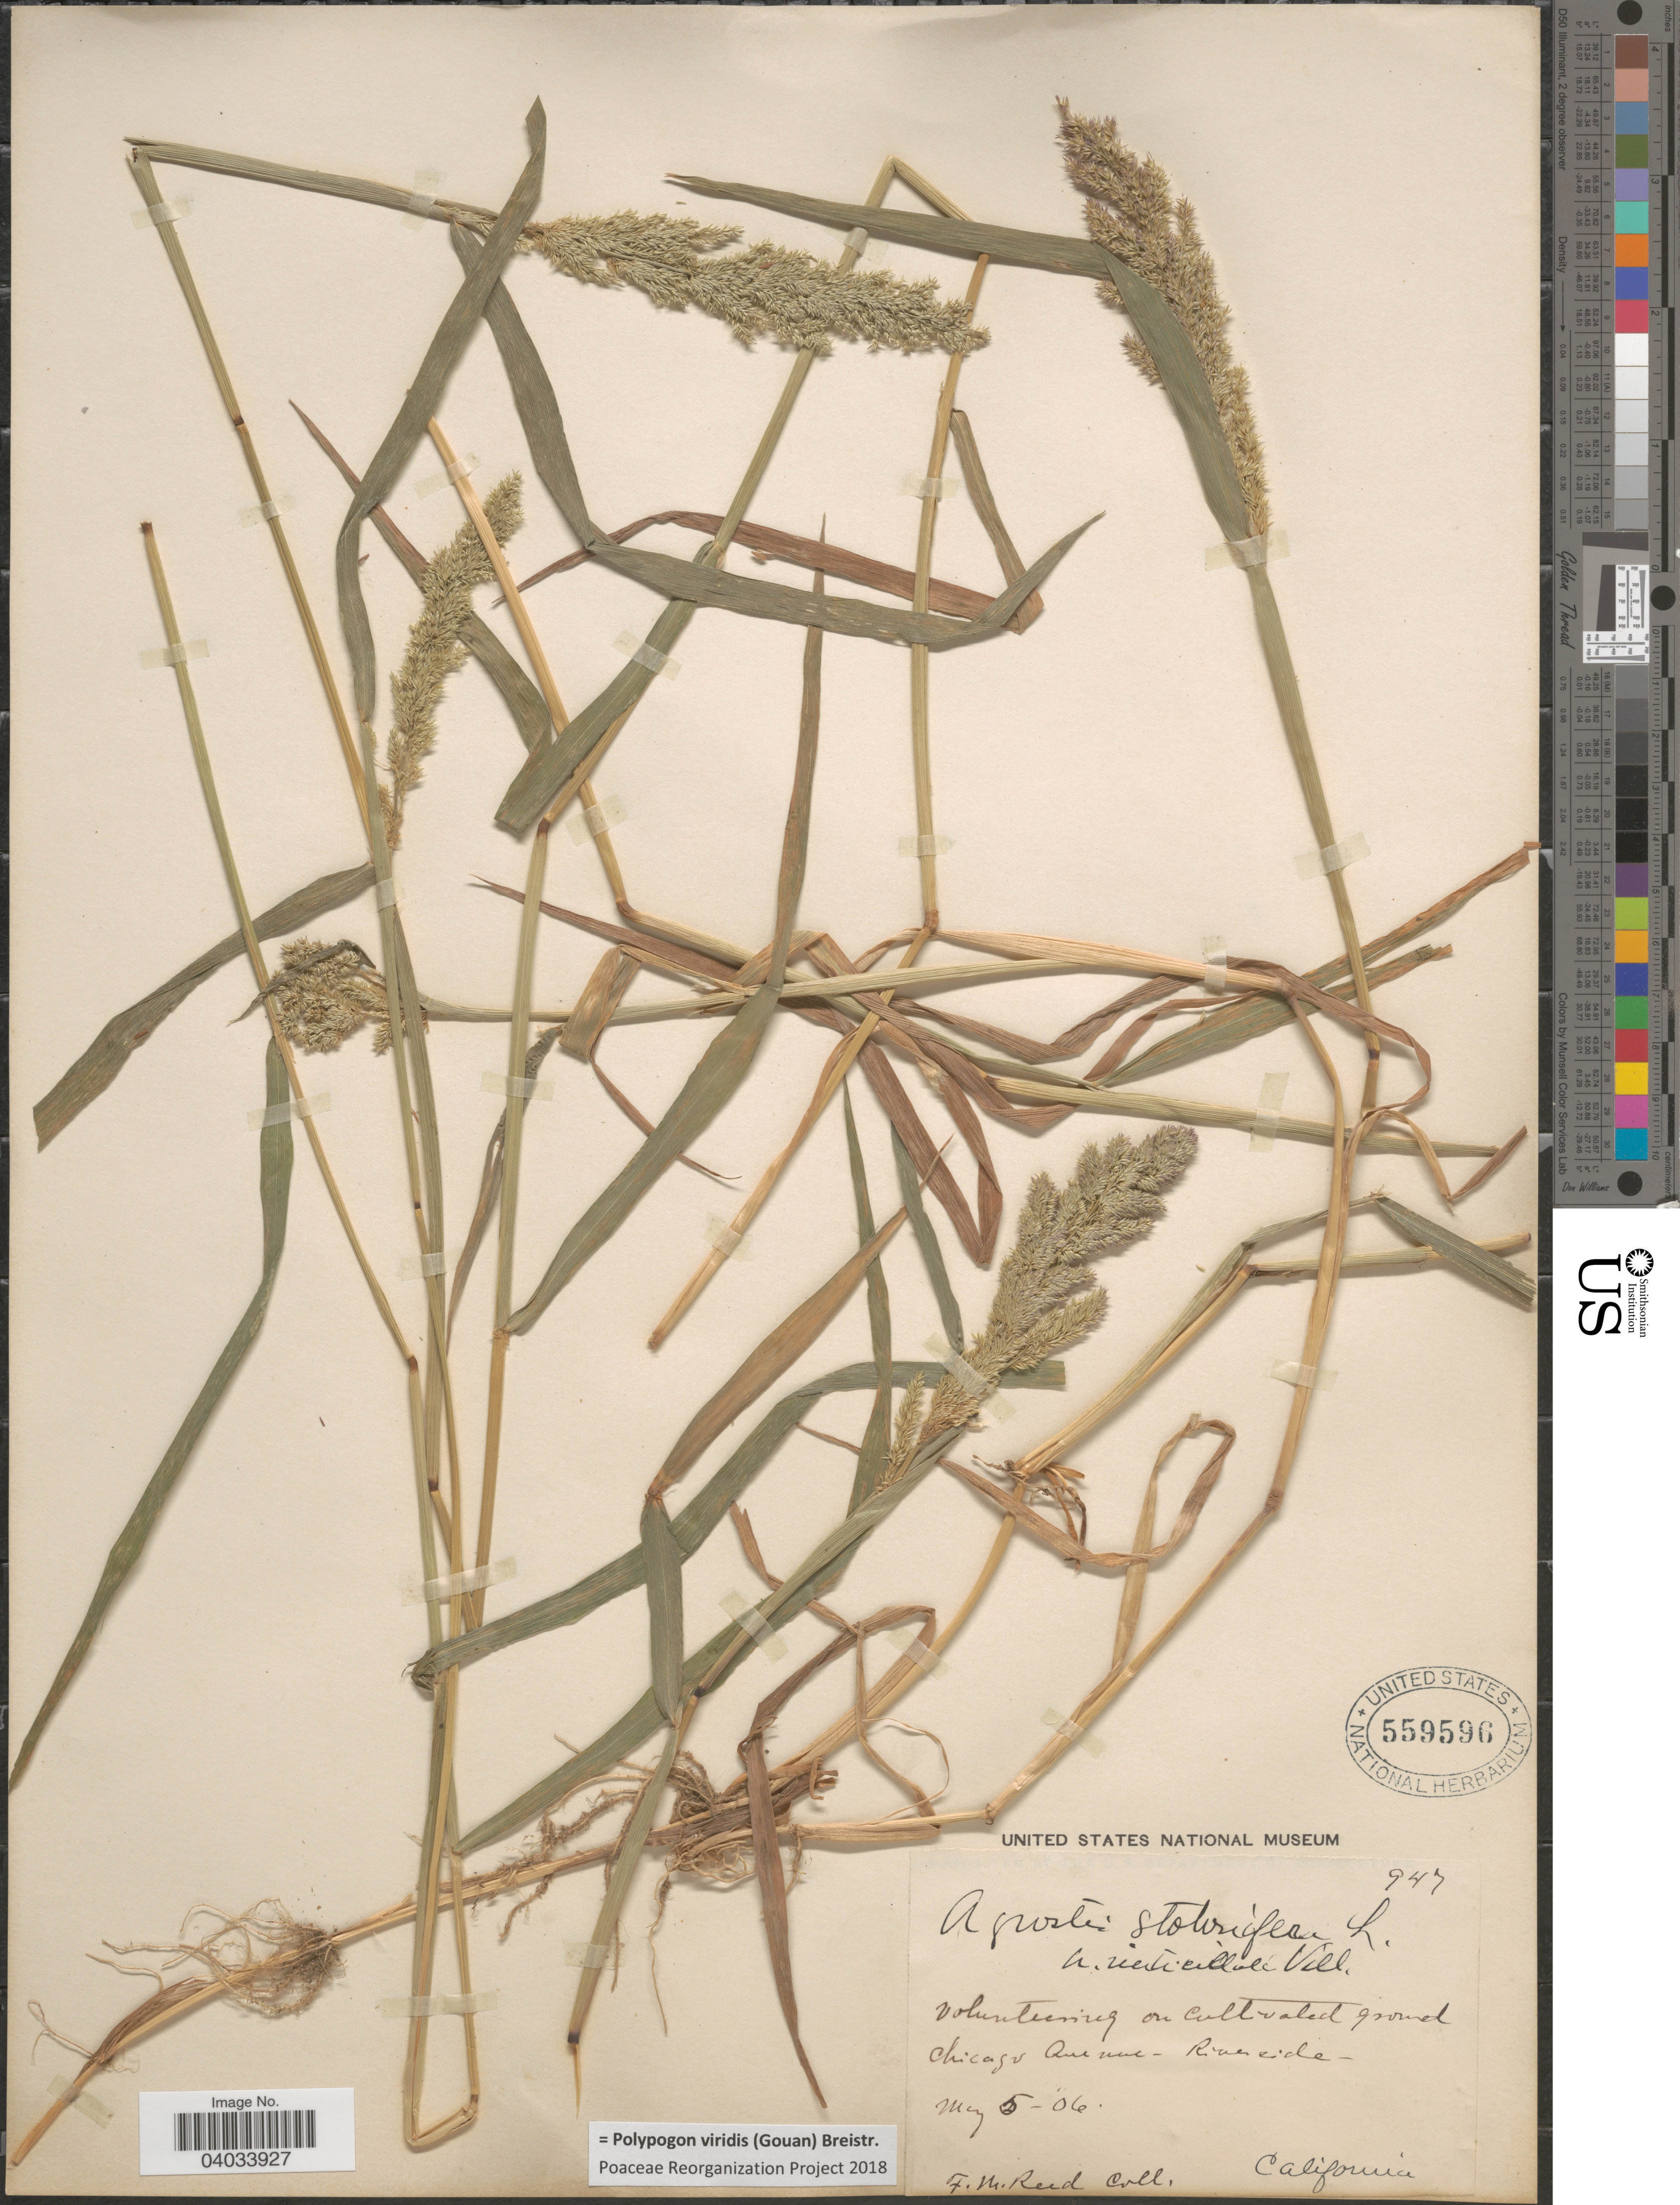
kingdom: Plantae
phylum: Tracheophyta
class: Liliopsida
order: Poales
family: Poaceae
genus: Polypogon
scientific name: Polypogon viridis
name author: (Gouan) Breistroffer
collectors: F. Reed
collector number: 947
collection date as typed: Transcribed d/m/y: 5/5/6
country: United States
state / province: California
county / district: Riverside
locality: Chicago Avenue - Riverside.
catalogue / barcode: US 559596